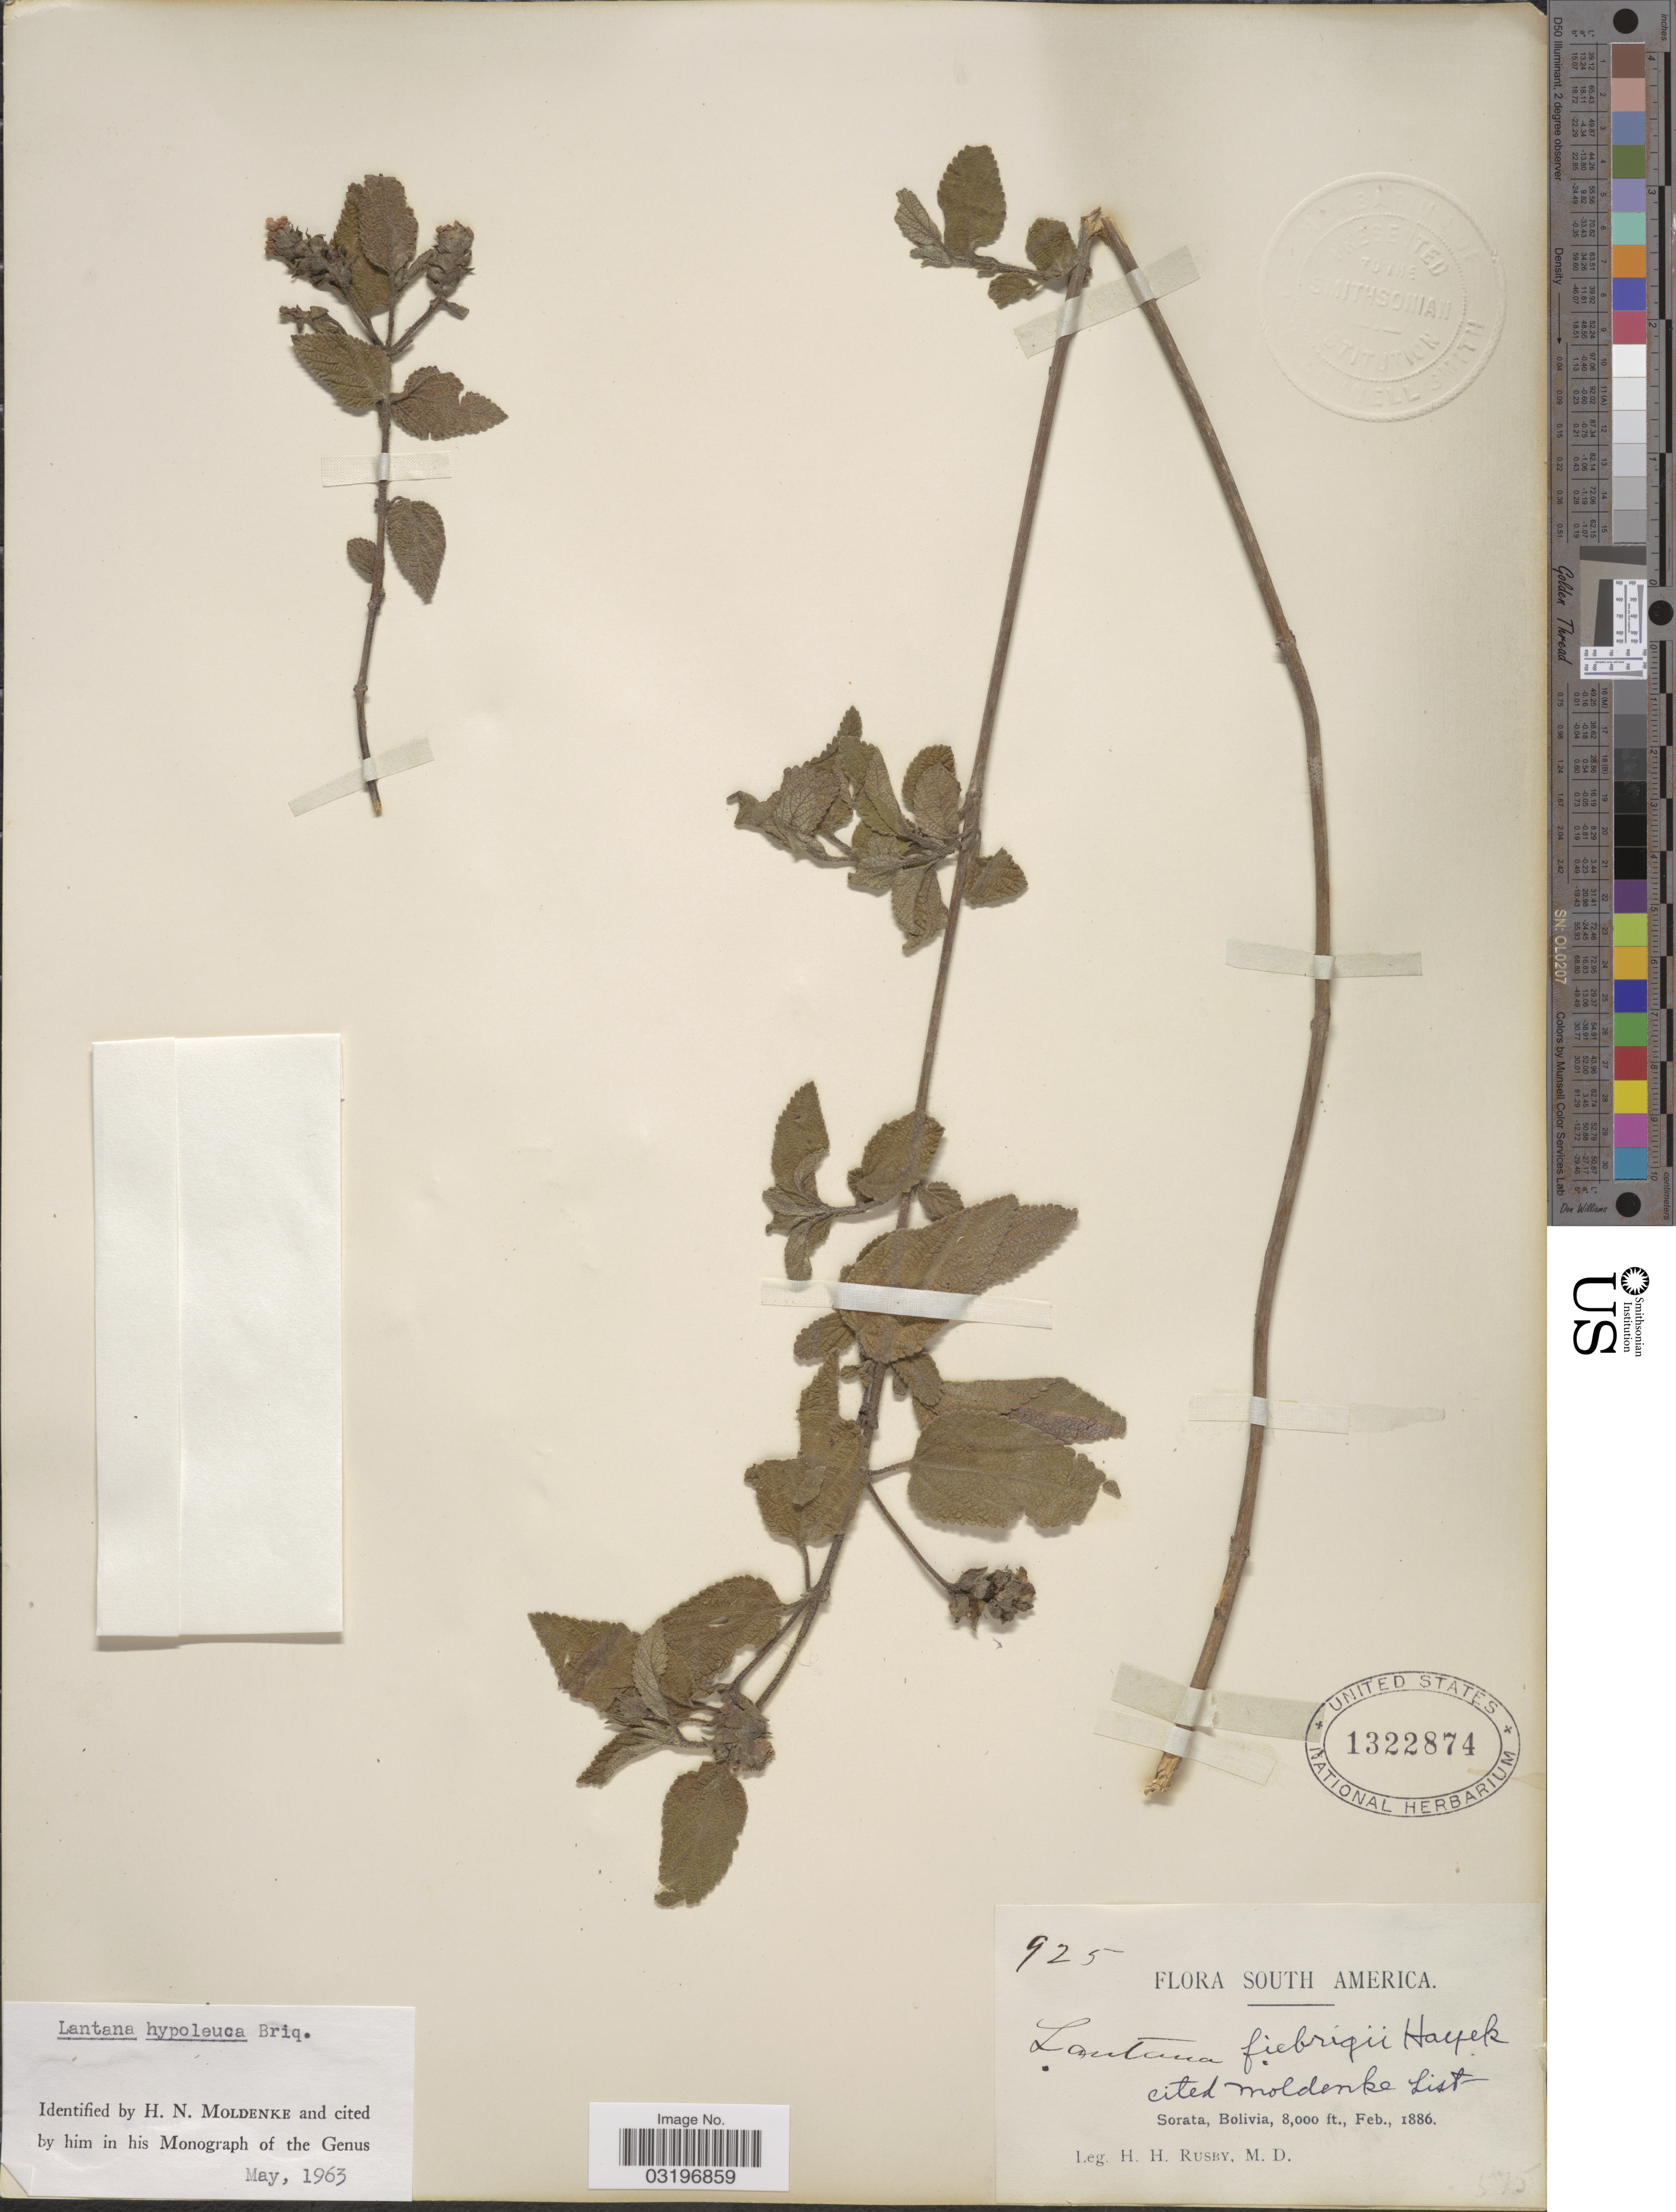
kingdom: Plantae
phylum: Tracheophyta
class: Magnoliopsida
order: Lamiales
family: Verbenaceae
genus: Lantana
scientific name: Lantana hypoleuca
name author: Briq.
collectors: H. H. Rusby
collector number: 925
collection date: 1886-02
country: Bolivia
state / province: La Páz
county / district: Larecaja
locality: Sorata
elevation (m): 2438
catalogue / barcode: US 1322874